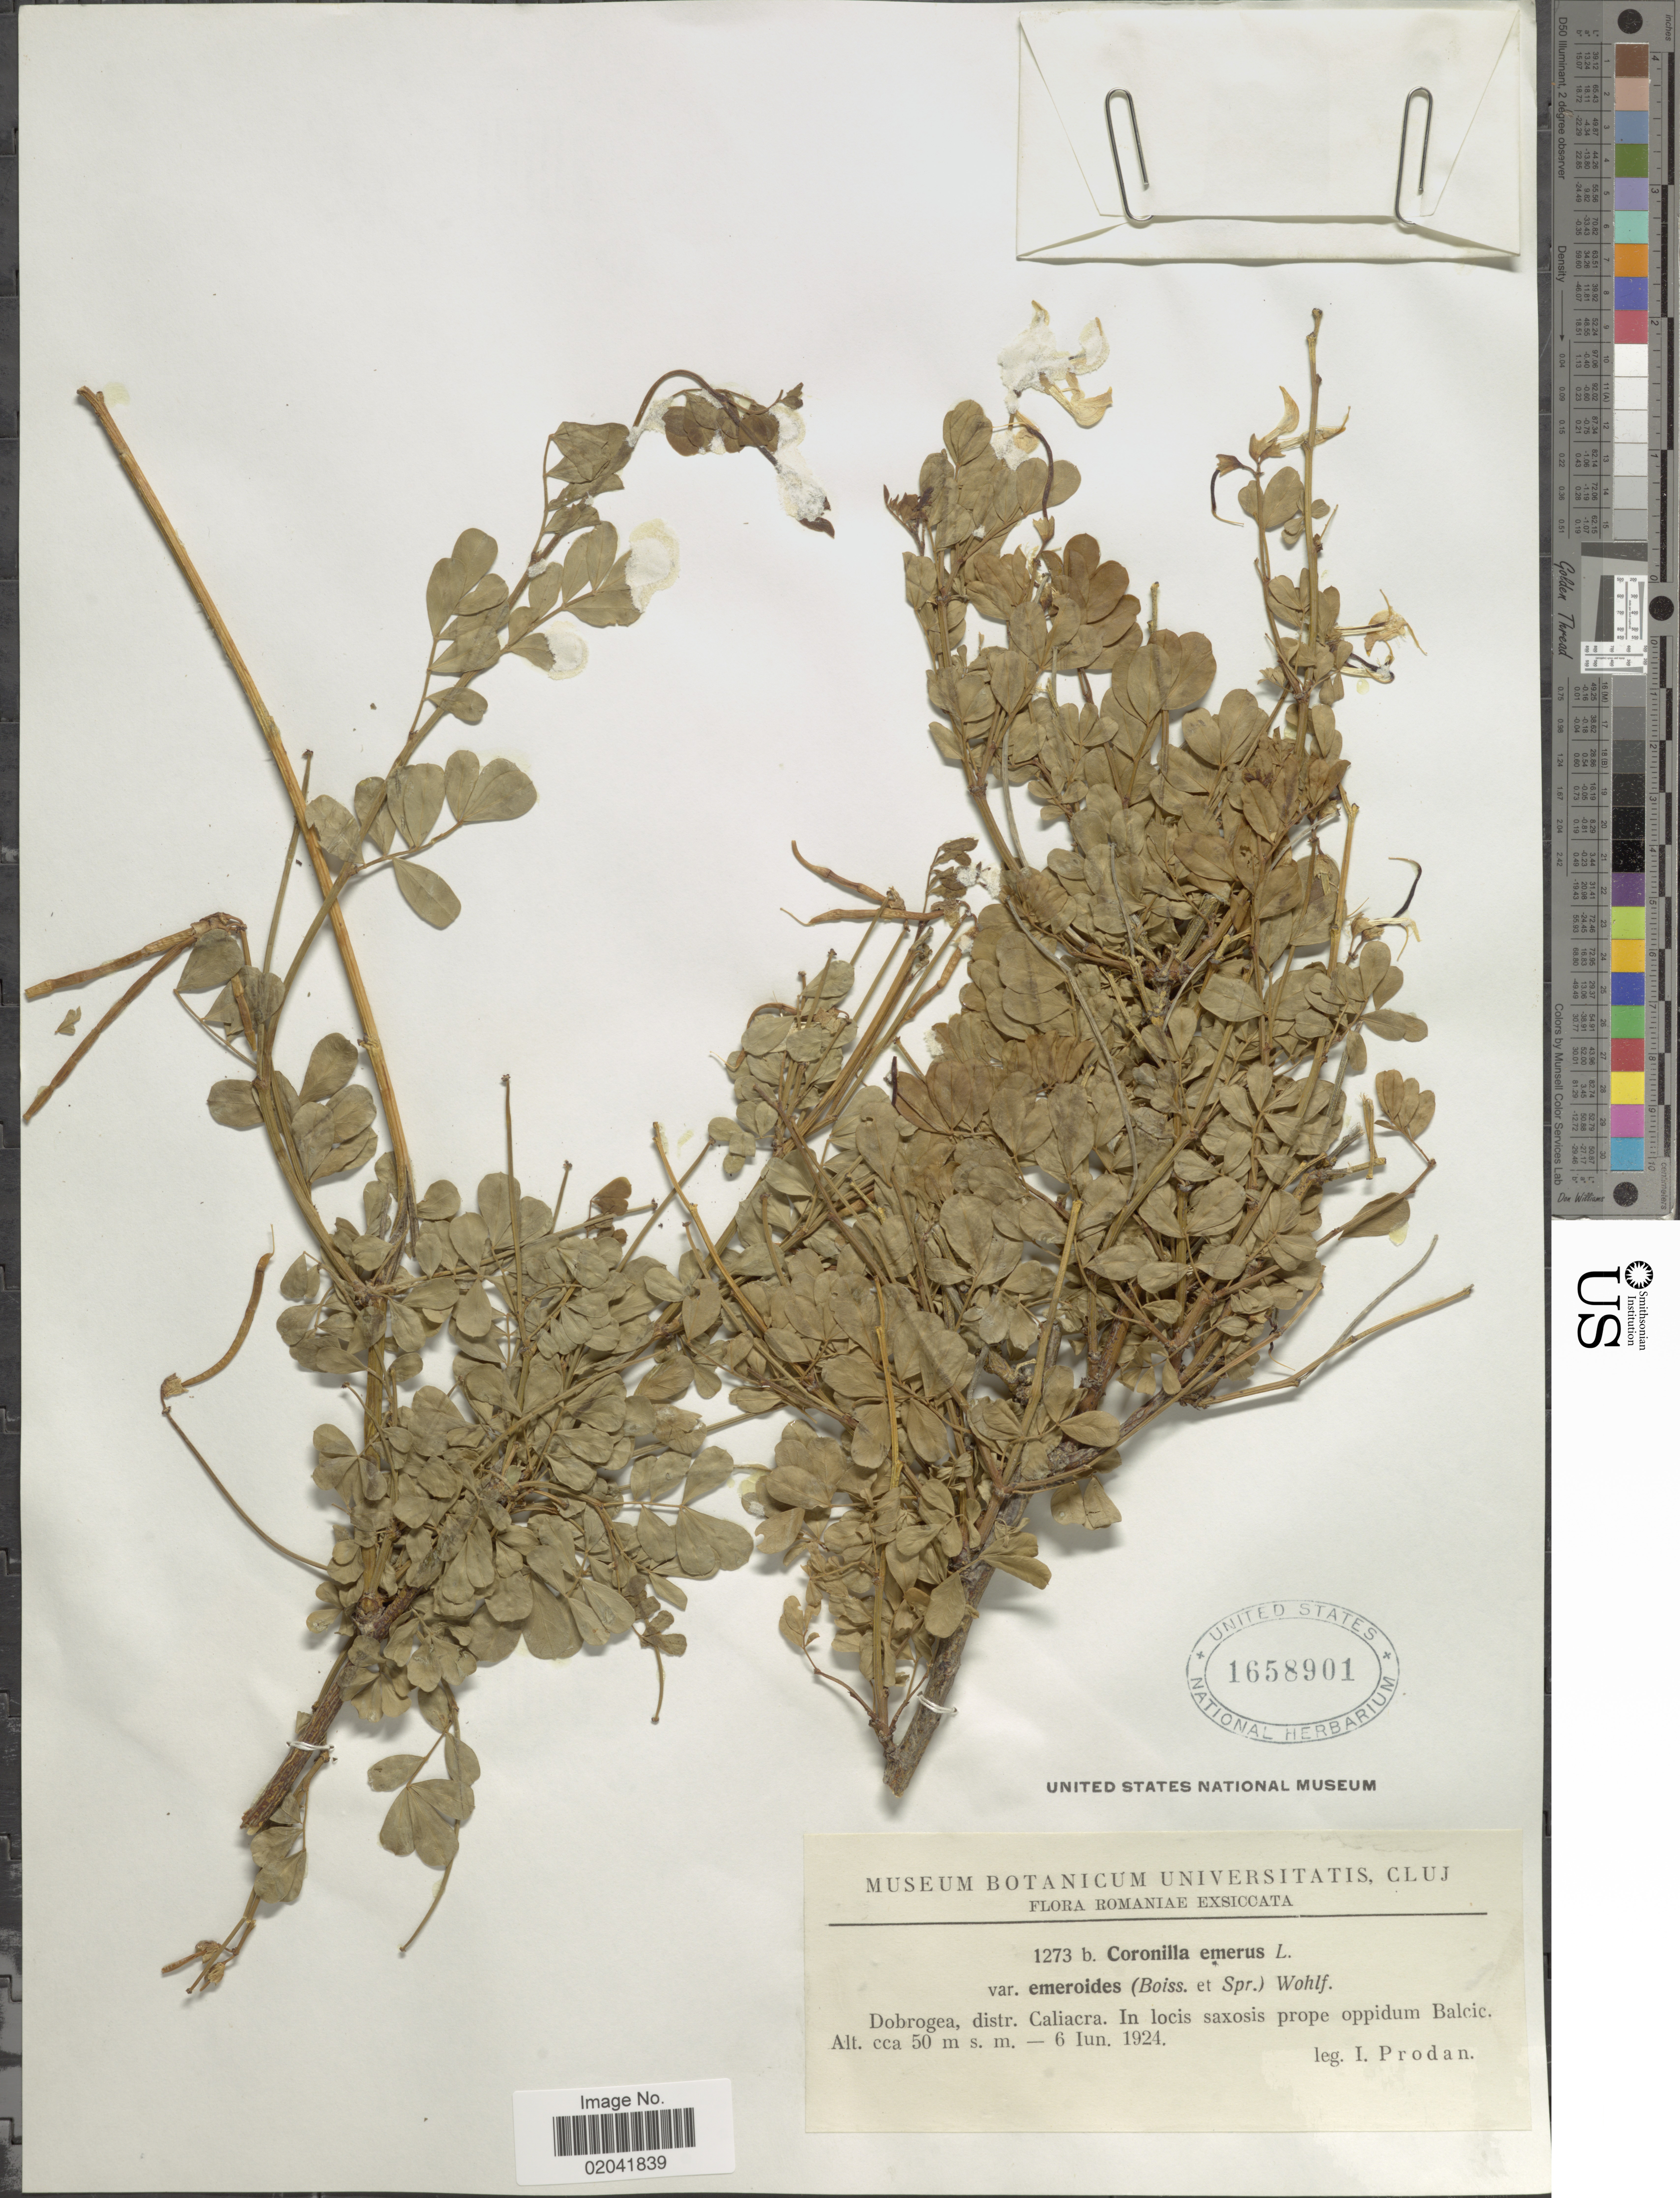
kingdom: Plantae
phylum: Tracheophyta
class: Magnoliopsida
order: Fabales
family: Fabaceae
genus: Coronilla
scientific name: Coronilla emerus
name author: L.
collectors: I. Prodán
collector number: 1273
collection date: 1924-06-06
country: Romania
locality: Dobrogea, distr. Caliacra. In locis saxosis prope oppidum Balcic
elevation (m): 50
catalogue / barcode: US 1658901